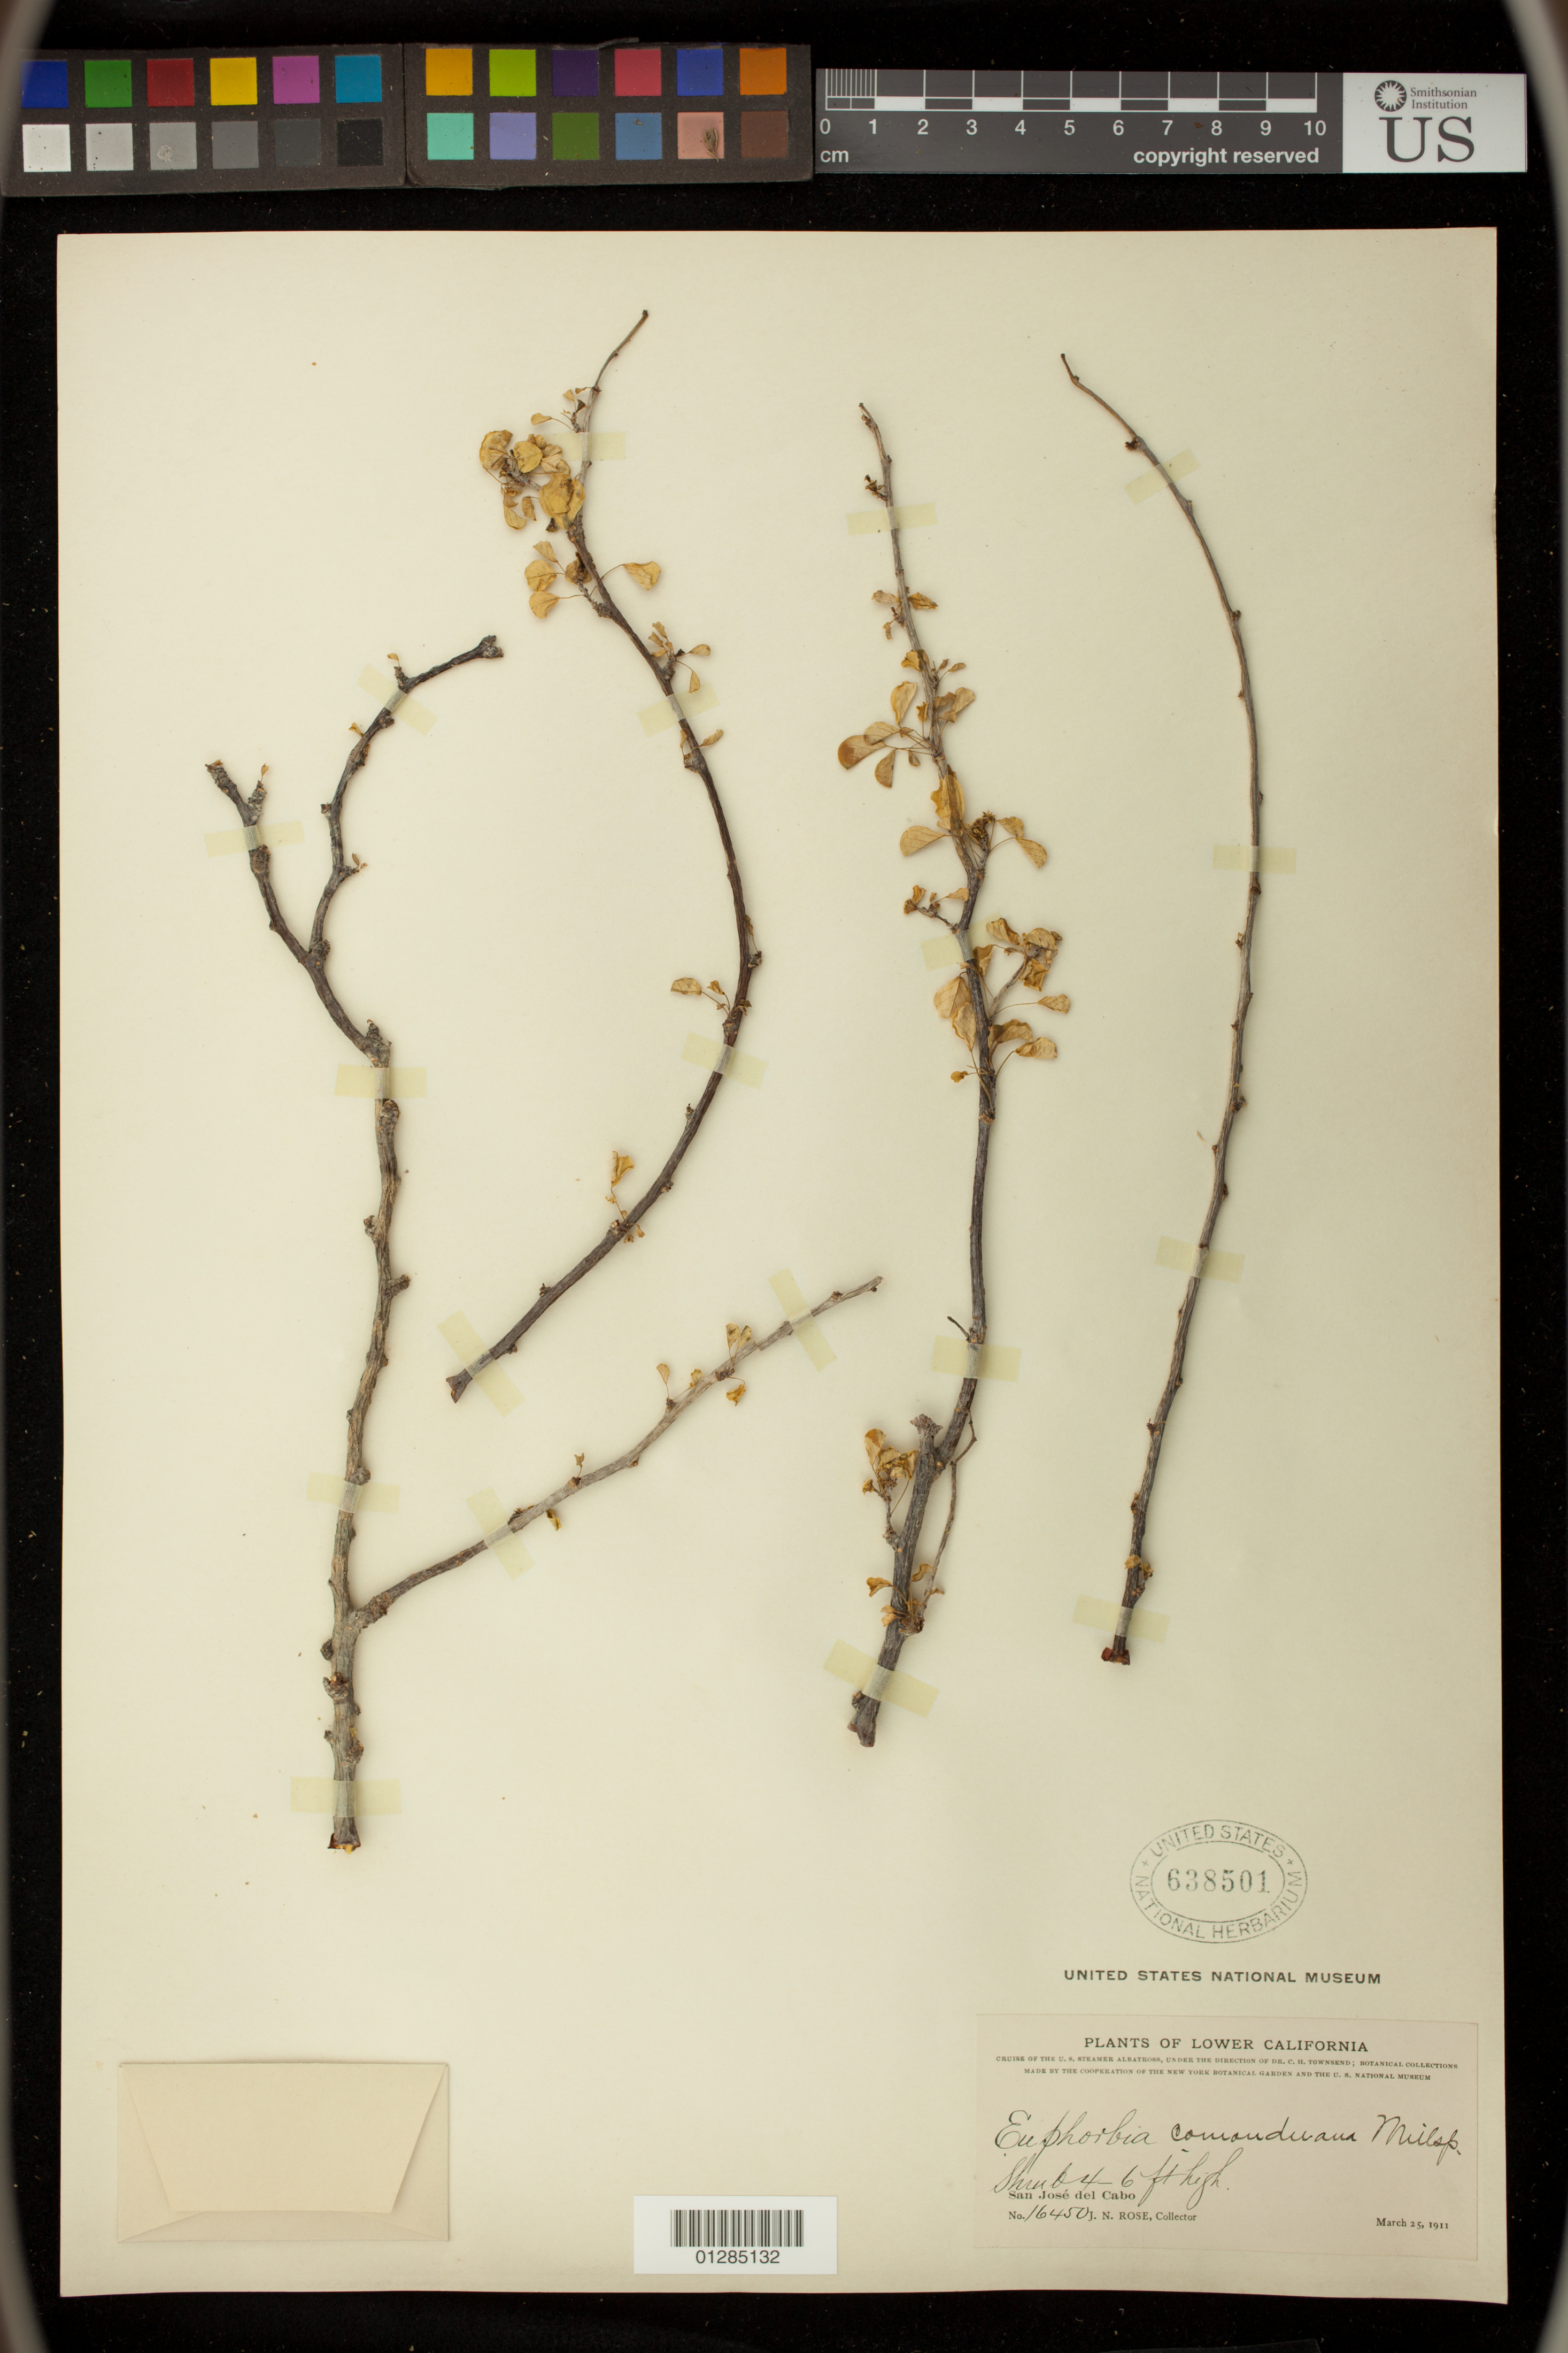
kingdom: Plantae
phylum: Tracheophyta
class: Magnoliopsida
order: Malpighiales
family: Euphorbiaceae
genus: Euphorbia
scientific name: Euphorbia californica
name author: Benth.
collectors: J. N. Rose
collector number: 16450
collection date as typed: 25 Mar 1911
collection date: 1911-03-25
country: Mexico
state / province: Baja California Sur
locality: San José del Cabo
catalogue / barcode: US 638501